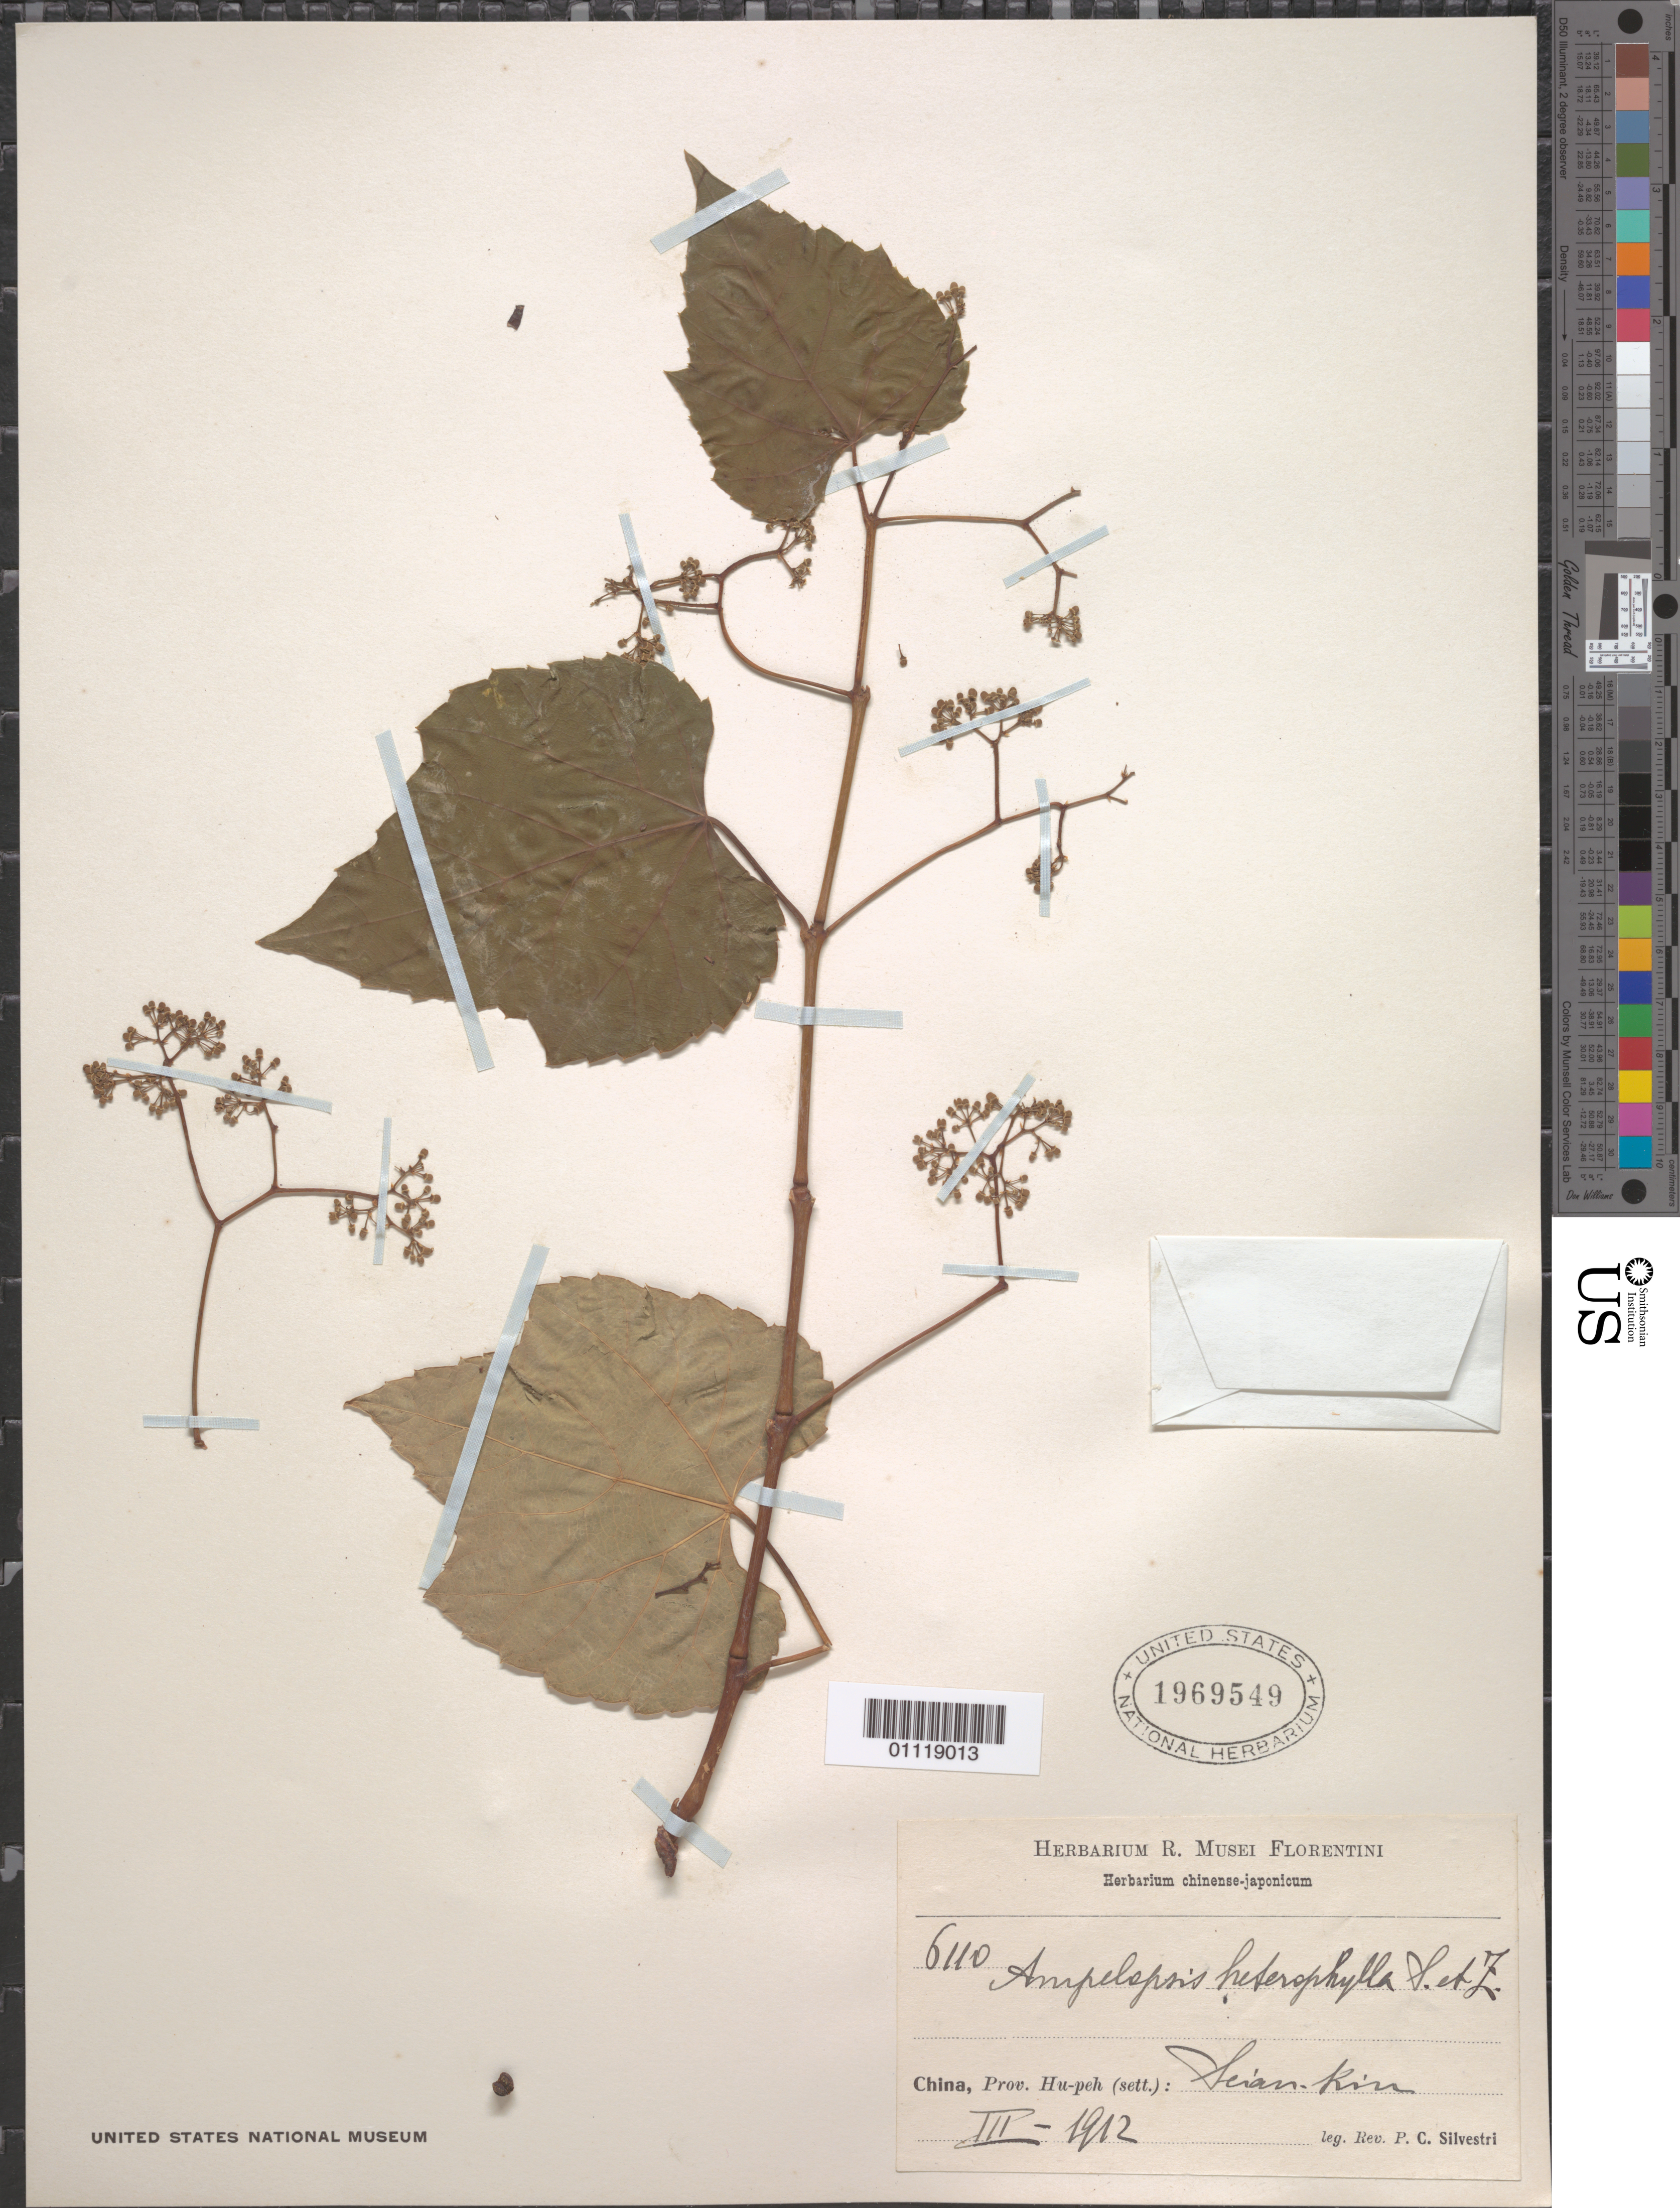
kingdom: Plantae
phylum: Tracheophyta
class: Magnoliopsida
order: Vitales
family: Vitaceae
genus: Ampelopsis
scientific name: Ampelopsis brevipedunculata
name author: (Maxim.) Trautv.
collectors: P. Silvestri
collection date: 1912-03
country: China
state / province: Hubei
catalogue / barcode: US 1969549